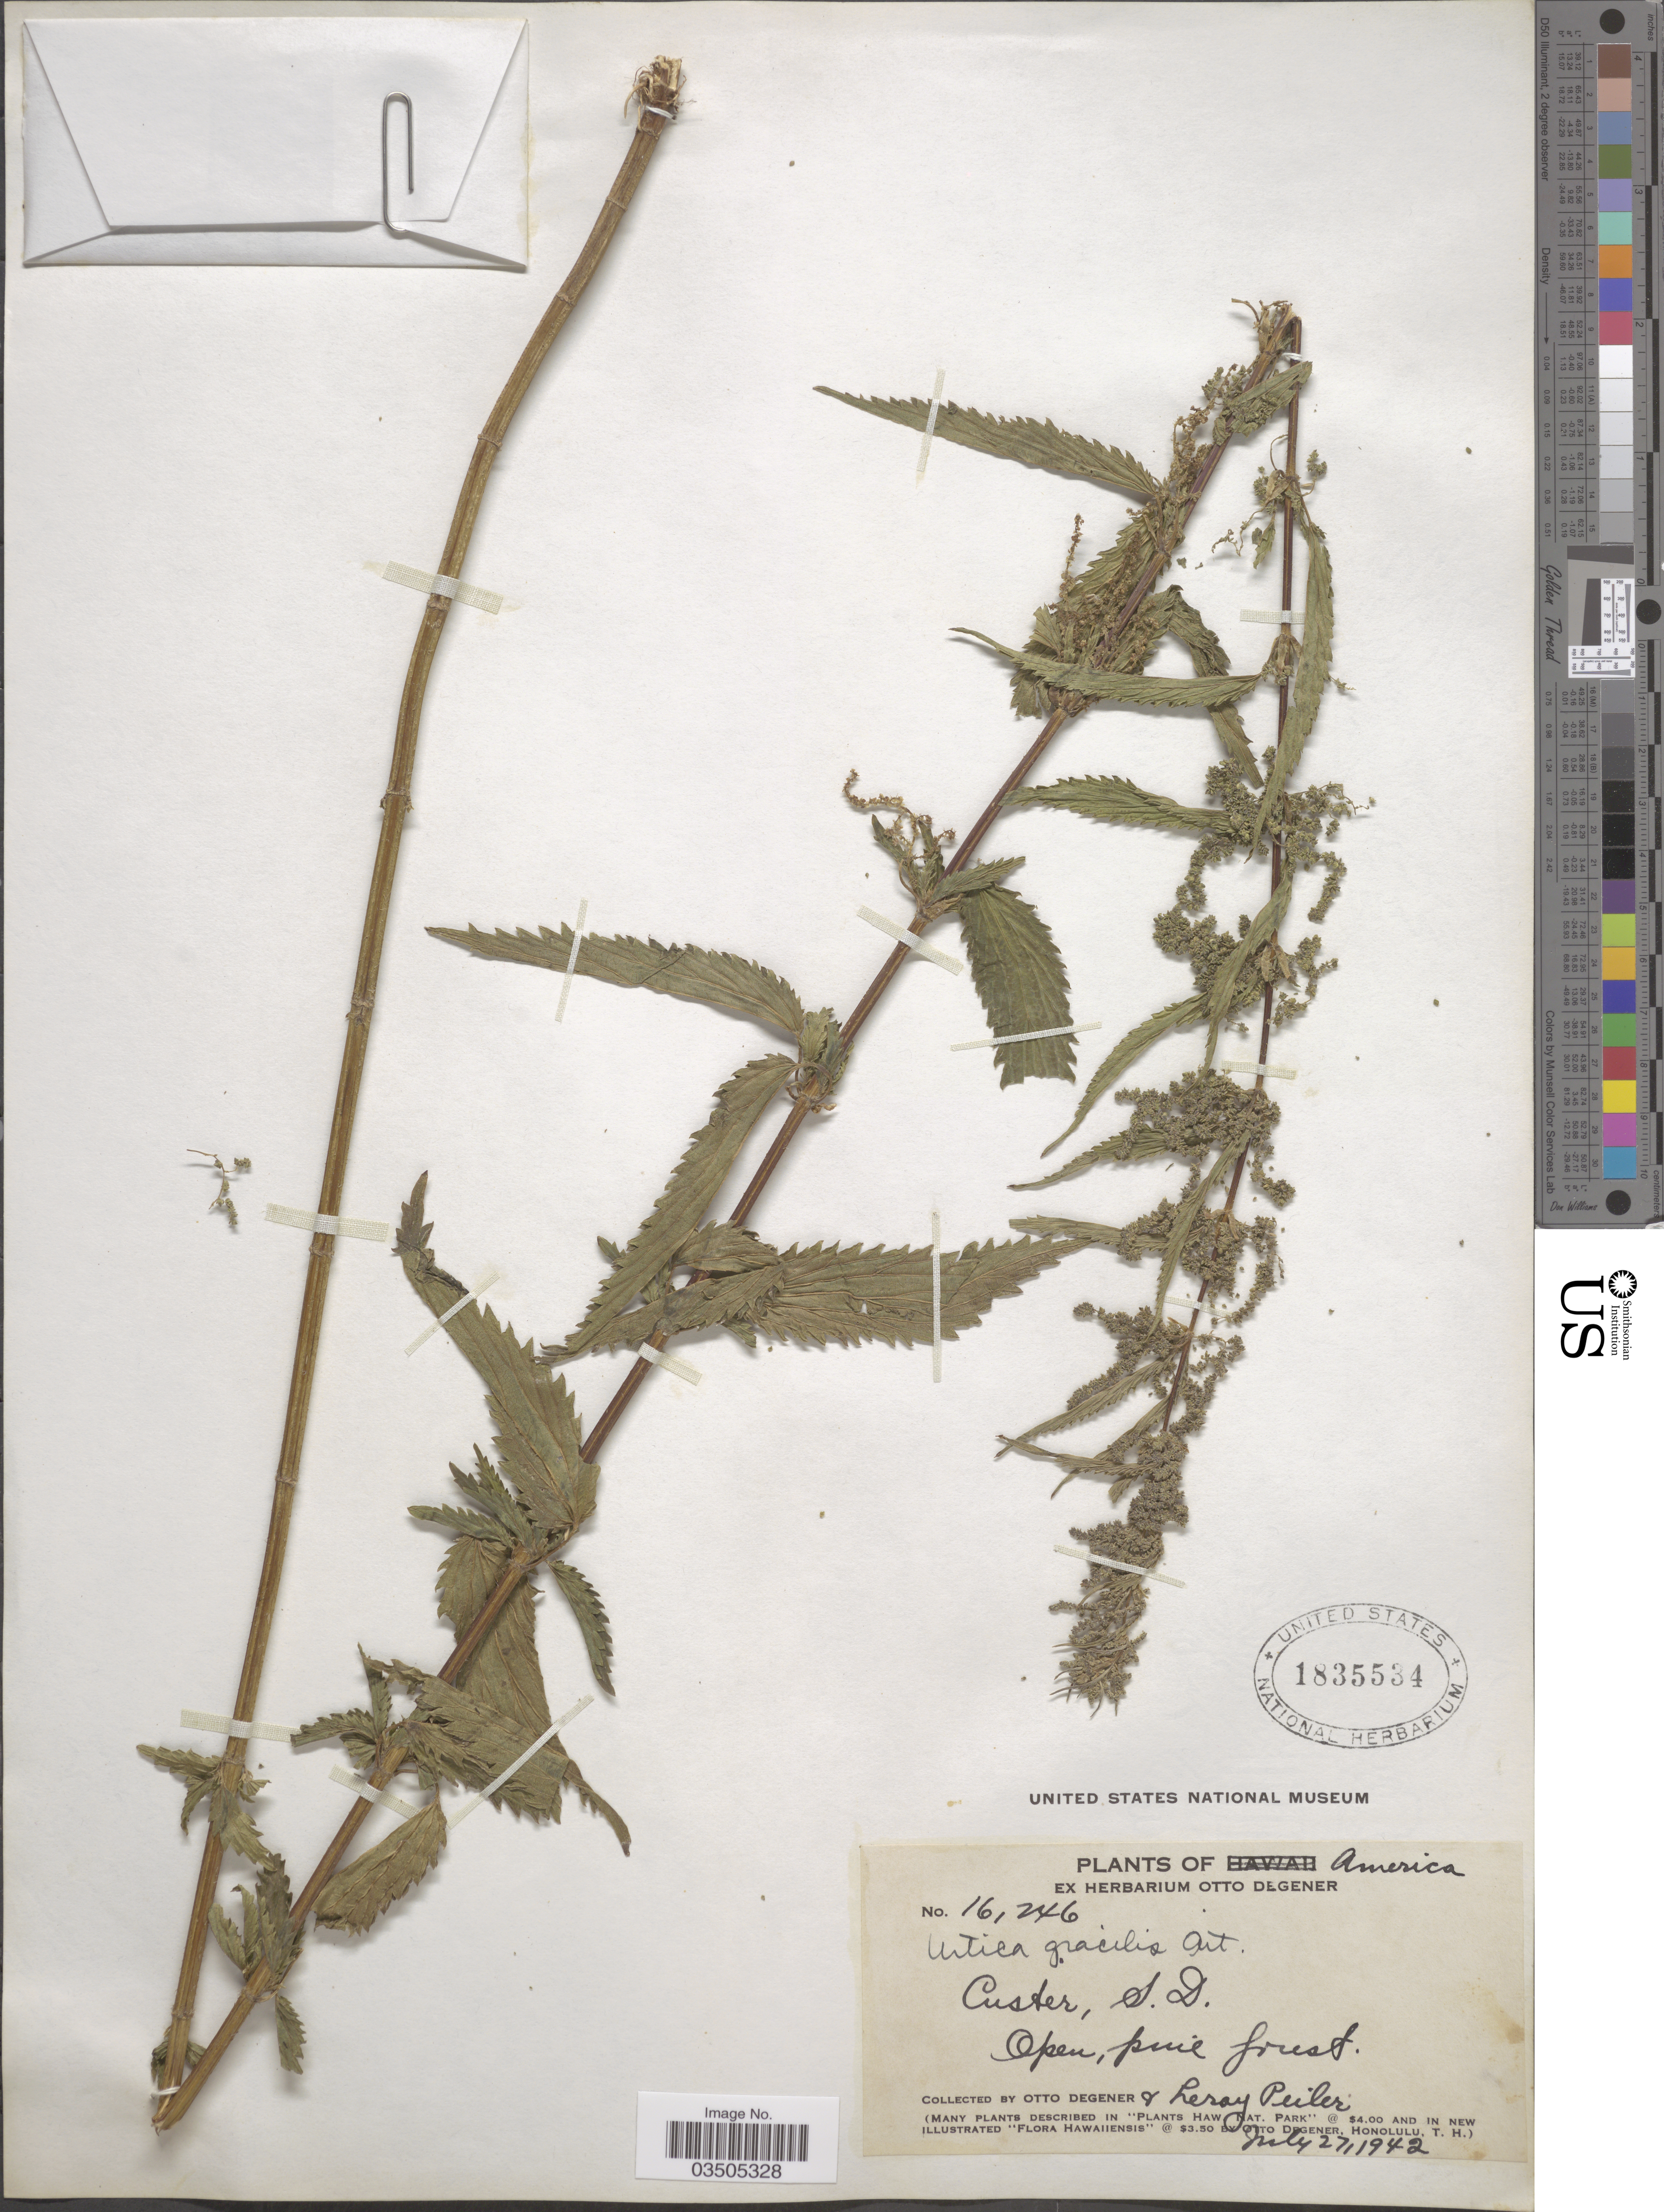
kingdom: Plantae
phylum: Tracheophyta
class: Magnoliopsida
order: Rosales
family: Urticaceae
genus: Urtica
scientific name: Urtica dioica subsp. gracilis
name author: L.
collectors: O. Degener & L. Peiler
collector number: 16246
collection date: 1942-07-27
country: United States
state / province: South Dakota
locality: Custer.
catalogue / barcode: US 1835534